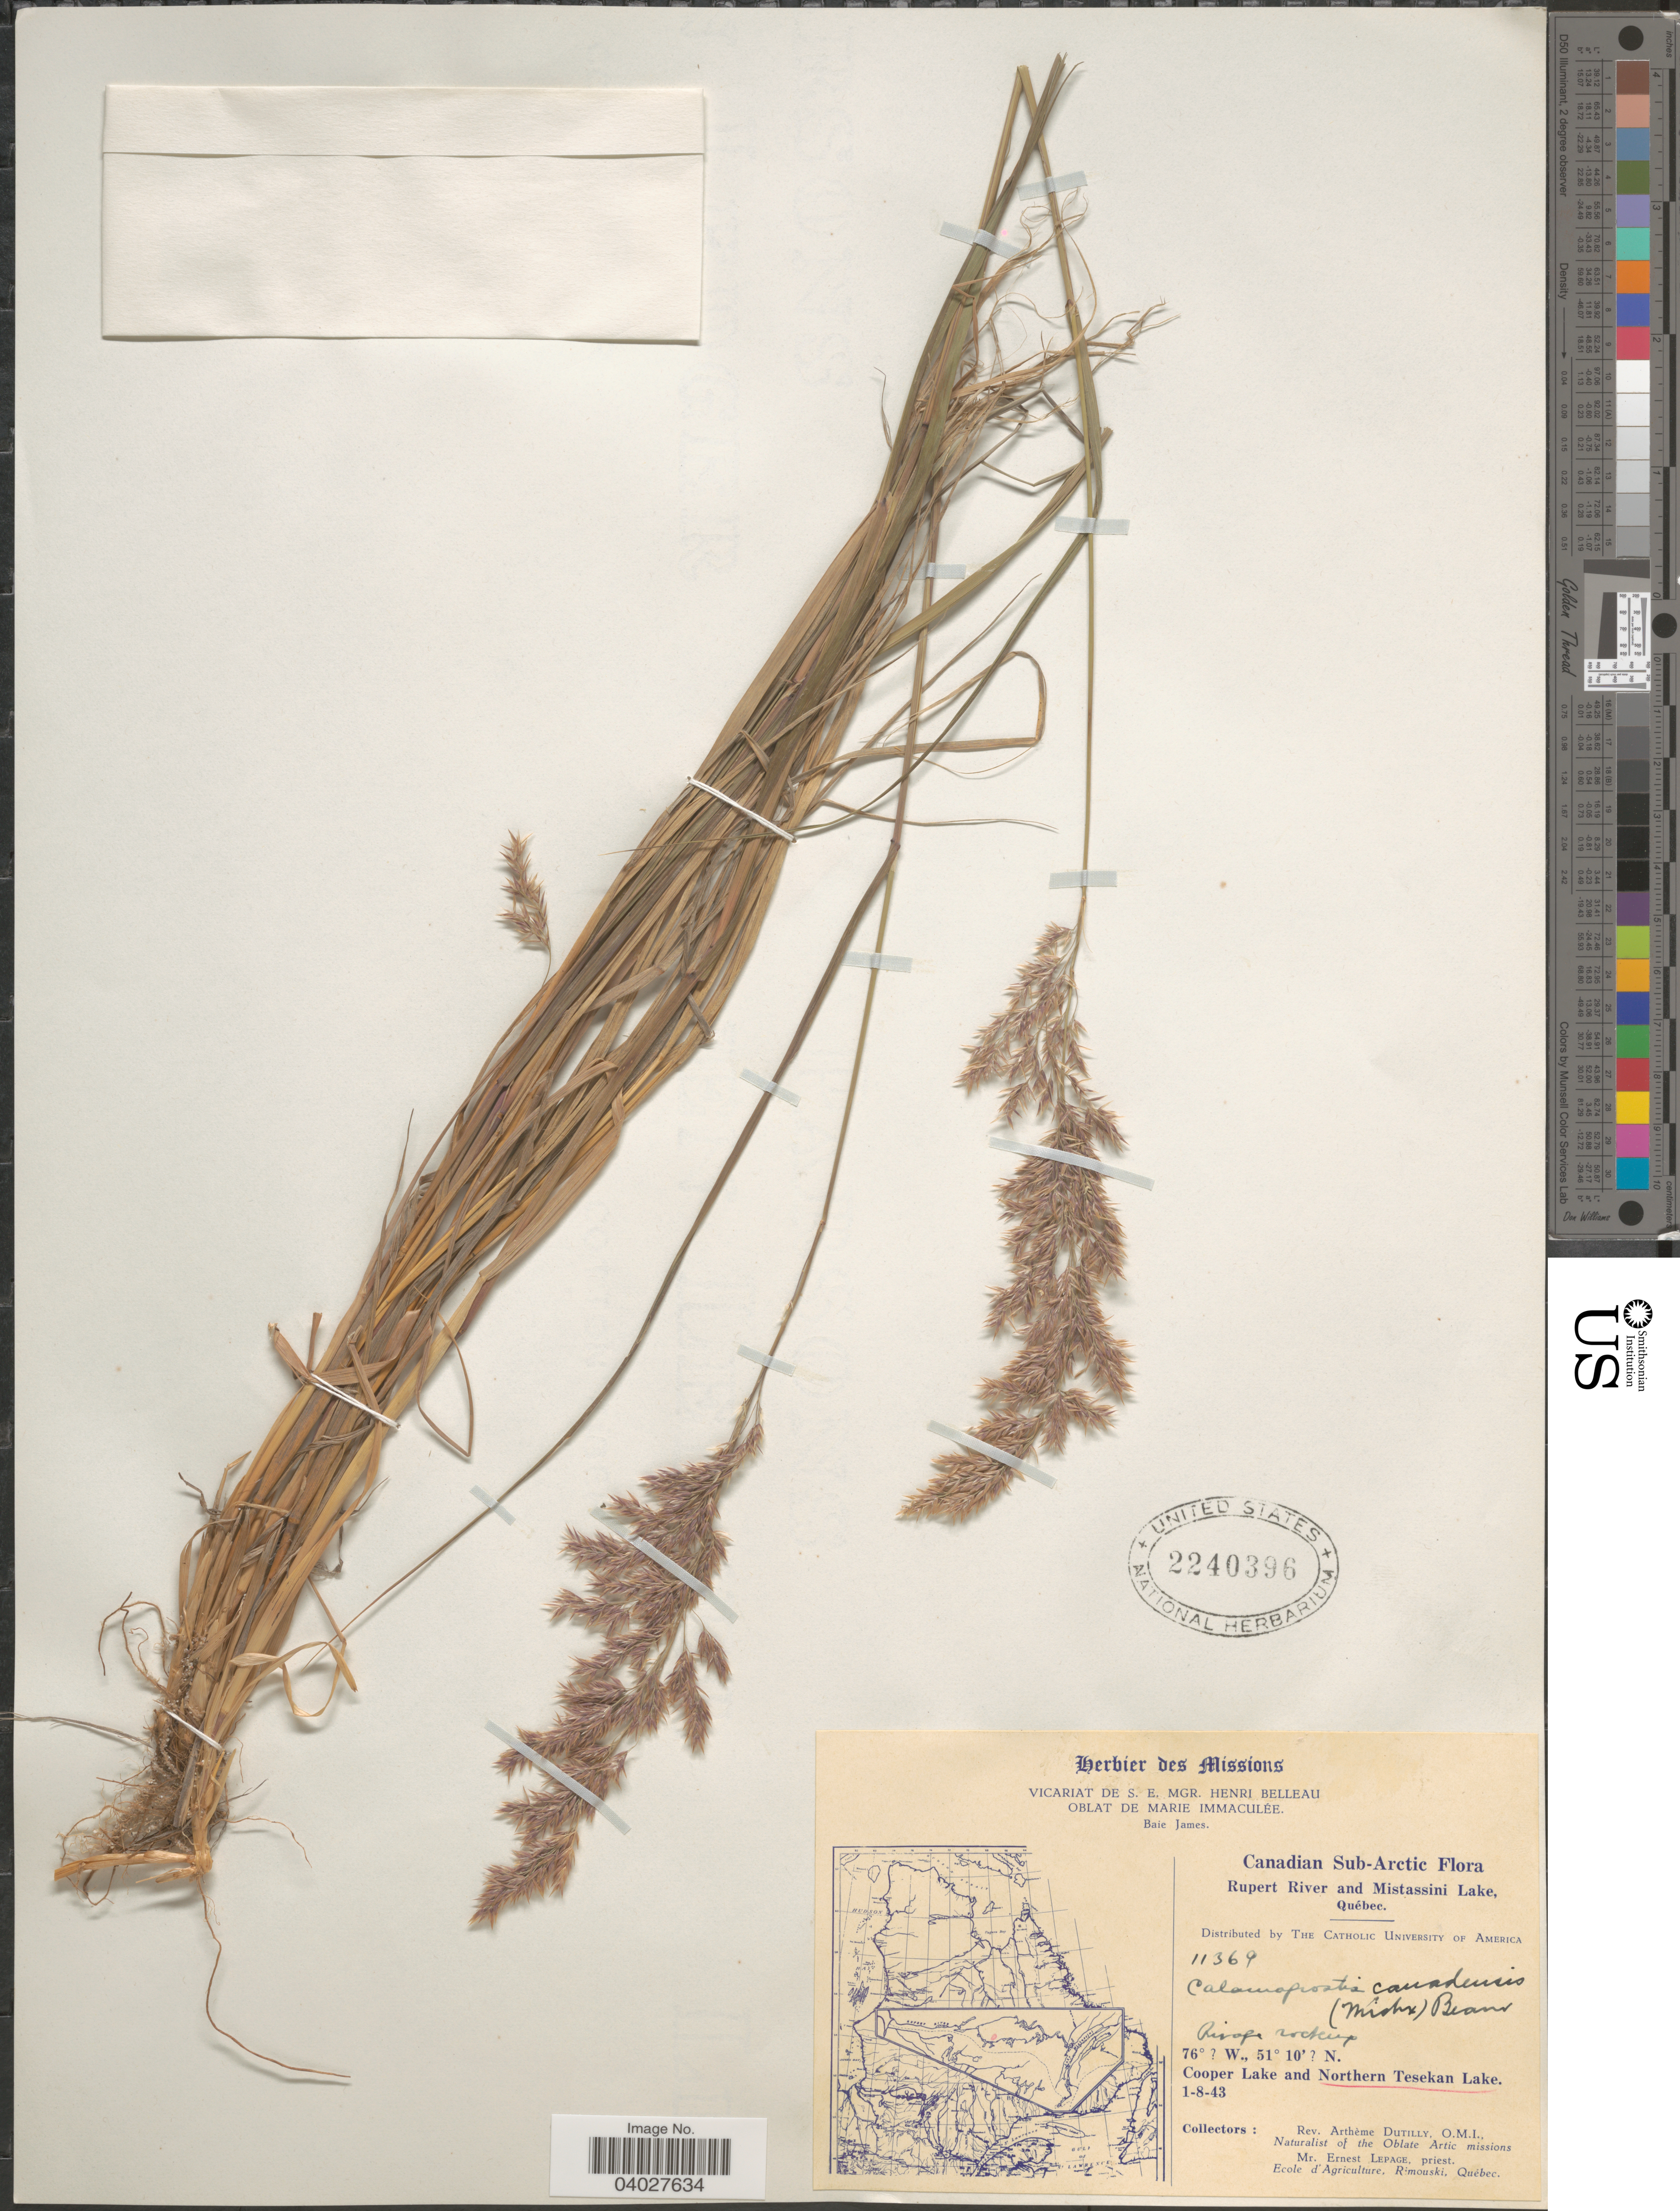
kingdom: Plantae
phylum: Tracheophyta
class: Liliopsida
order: Poales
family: Poaceae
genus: Calamagrostis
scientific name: Calamagrostis canadensis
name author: (Michx.) P. Beauv.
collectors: A. Dutilly & E. Lepage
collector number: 11369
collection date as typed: Transcribed d/m/y: 1/8/43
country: Canada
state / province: Quebec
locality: Canadian Sub-Arctic. Ruper River and Mistassini Lake. Northern Tesekan Lake.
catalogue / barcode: US 2240396